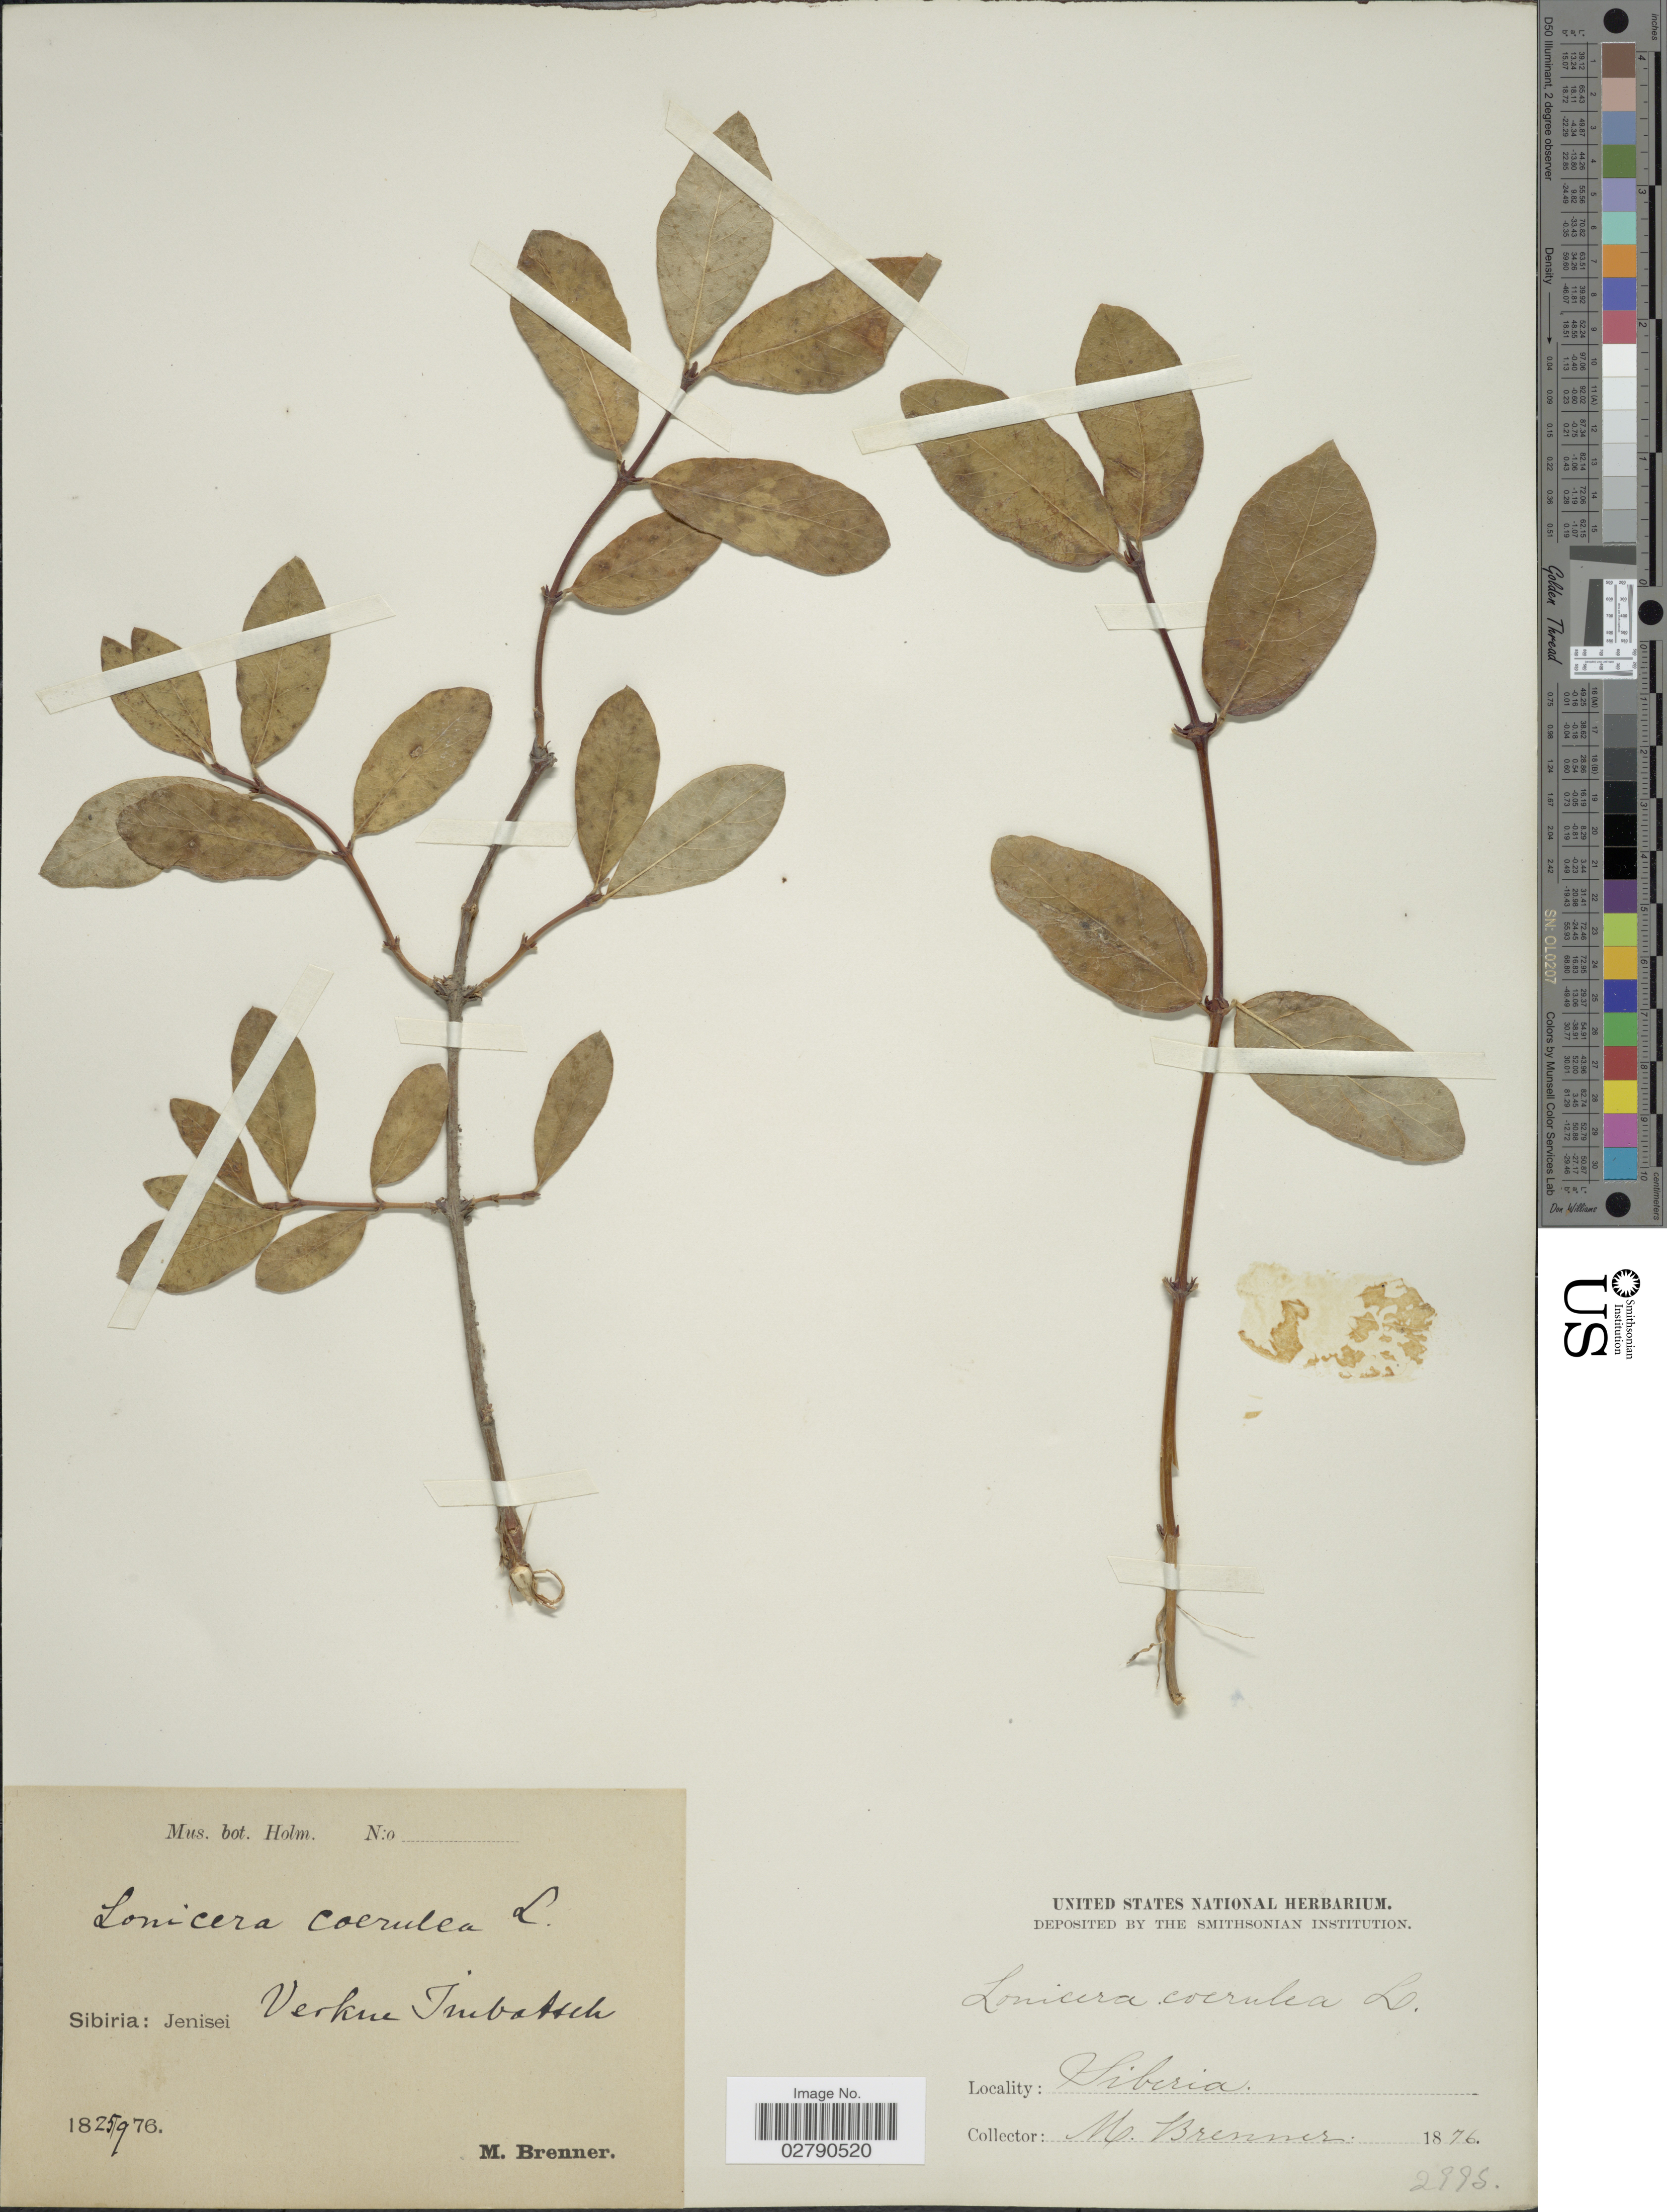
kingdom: Plantae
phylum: Tracheophyta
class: Magnoliopsida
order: Dipsacales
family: Caprifoliaceae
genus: Lonicera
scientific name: Lonicera caerulea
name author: L.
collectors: M. Brenner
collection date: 1876-09-25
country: Russian Federation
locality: Sibiria: Jenisei. Verkne Trubatsch